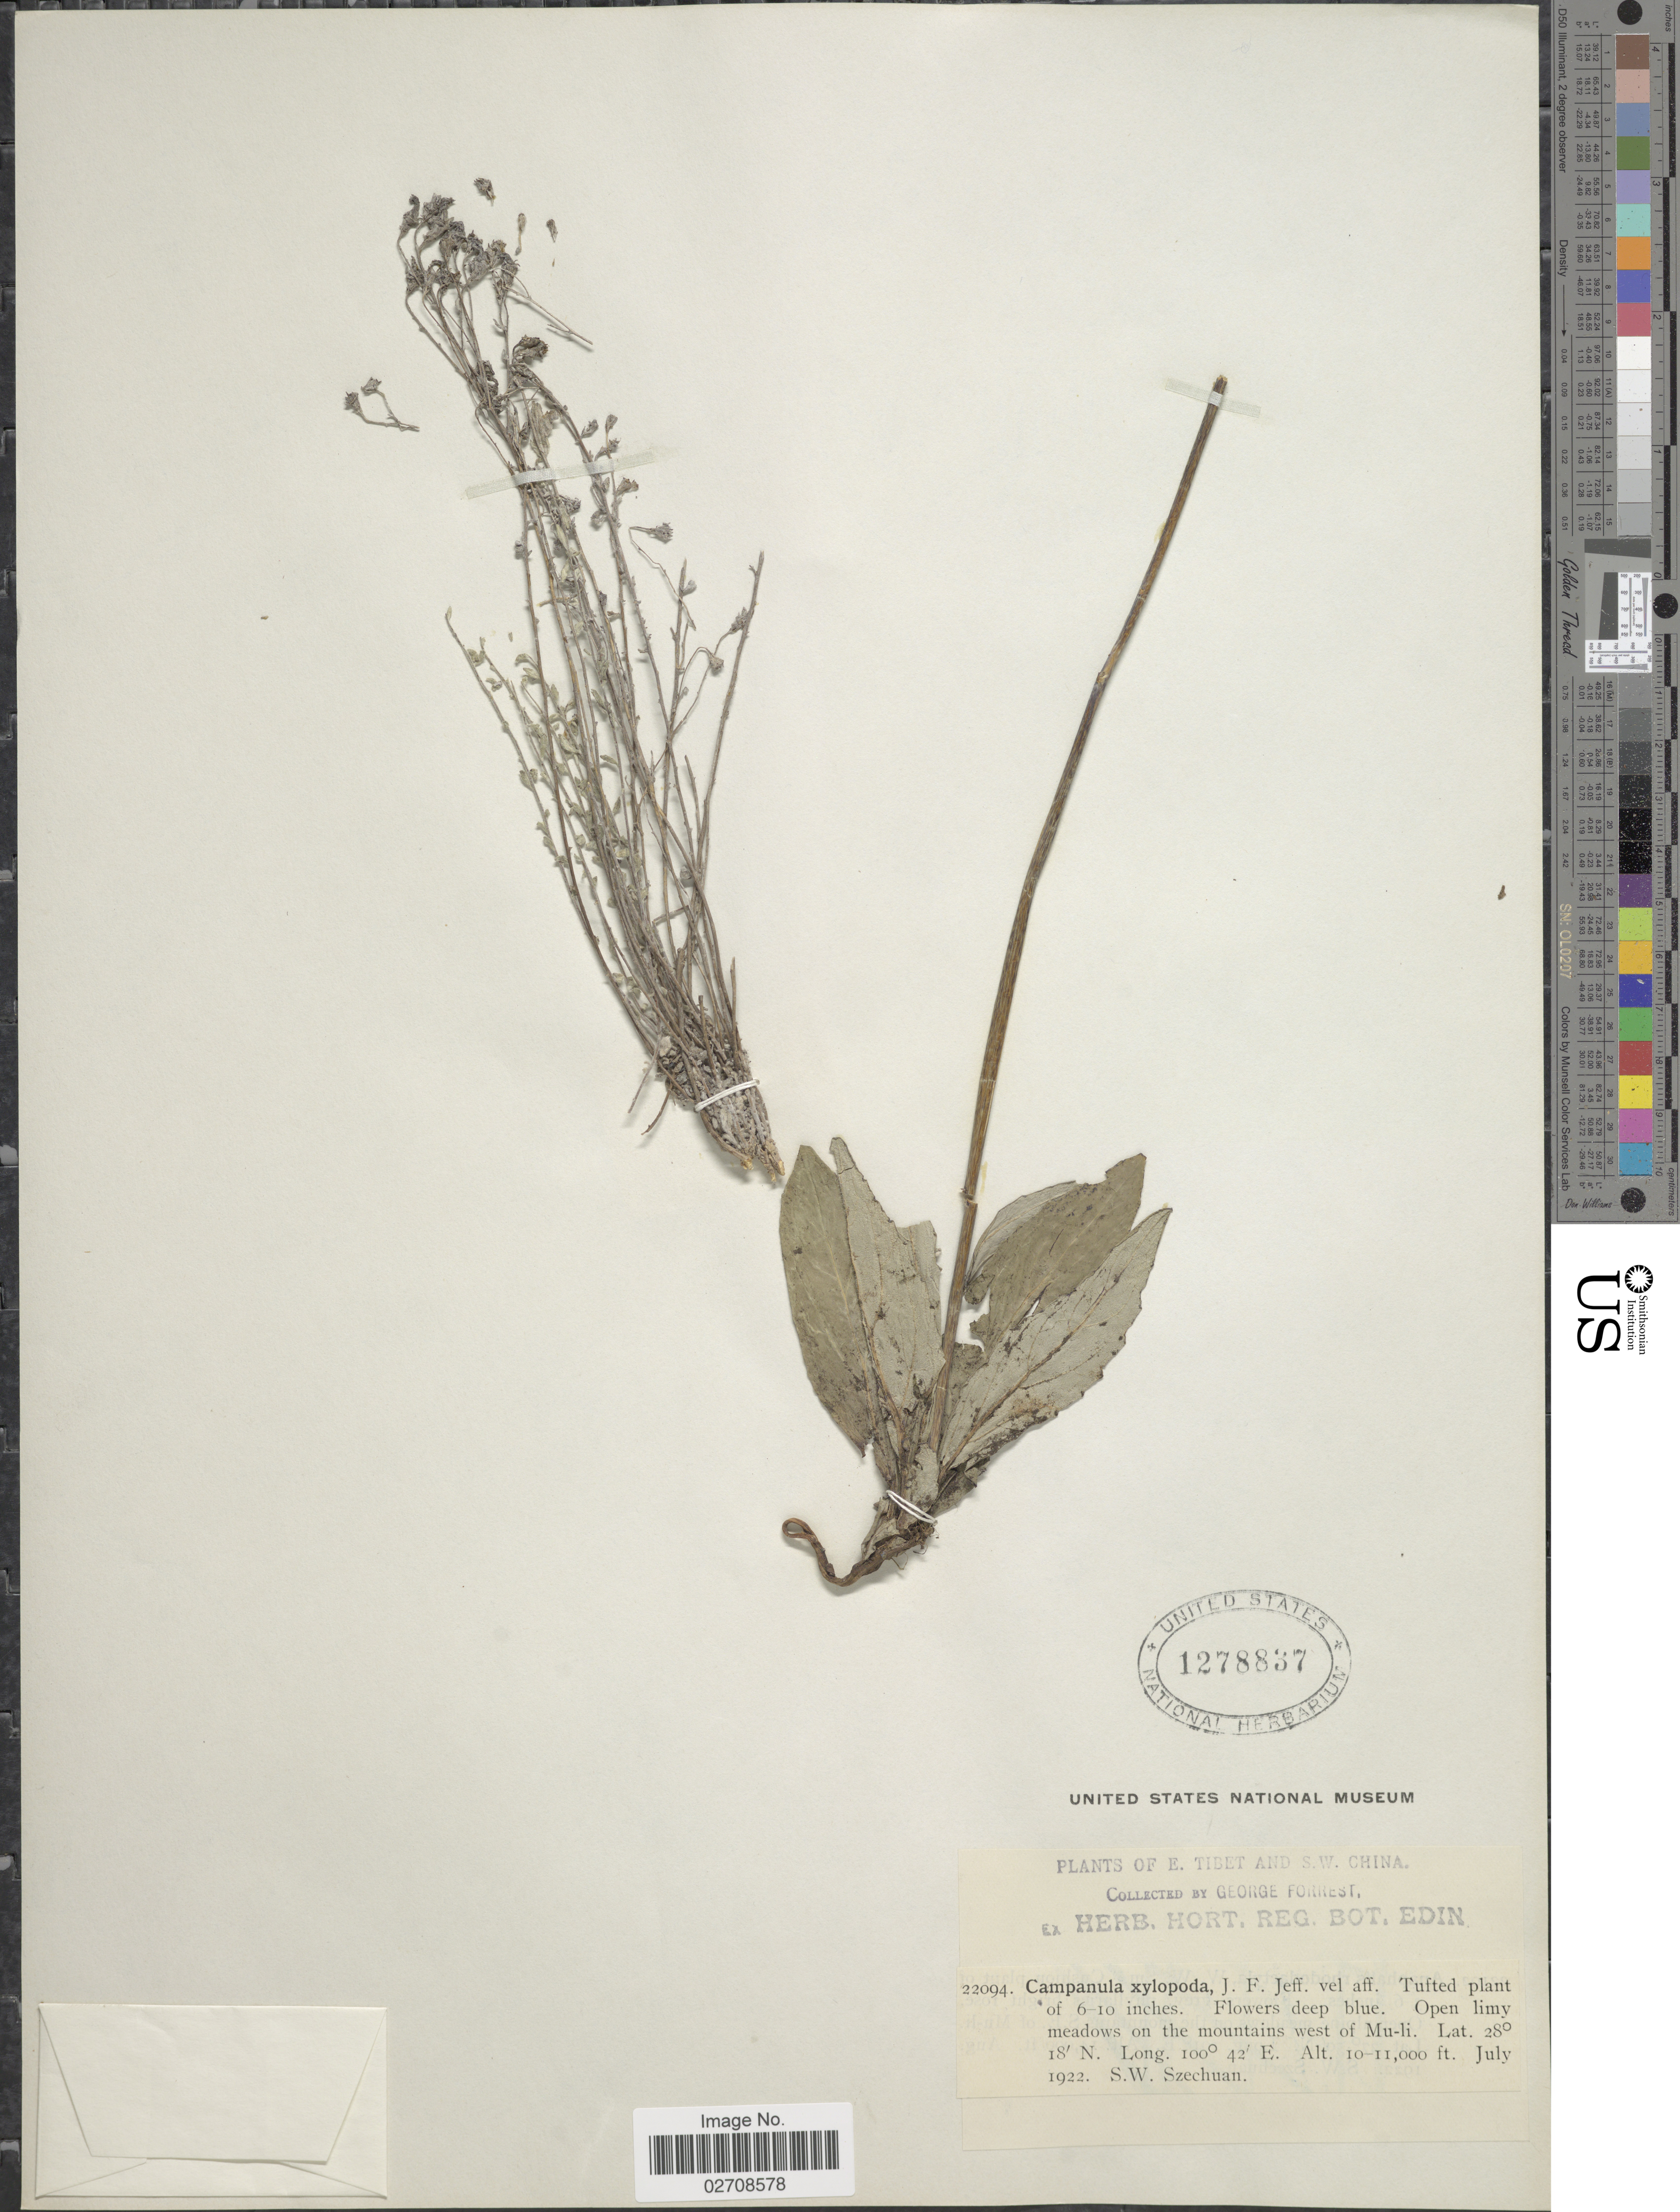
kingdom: Plantae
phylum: Tracheophyta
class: Magnoliopsida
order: Asterales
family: Campanulaceae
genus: Campanula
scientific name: Campanula xylopoda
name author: Jeffrey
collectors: G. Forrest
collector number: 22094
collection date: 1922-07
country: China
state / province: Sichuan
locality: Open limy meadows on the mountains west of Mu-li, S. W. Szechuan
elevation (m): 3048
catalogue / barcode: US 1278837